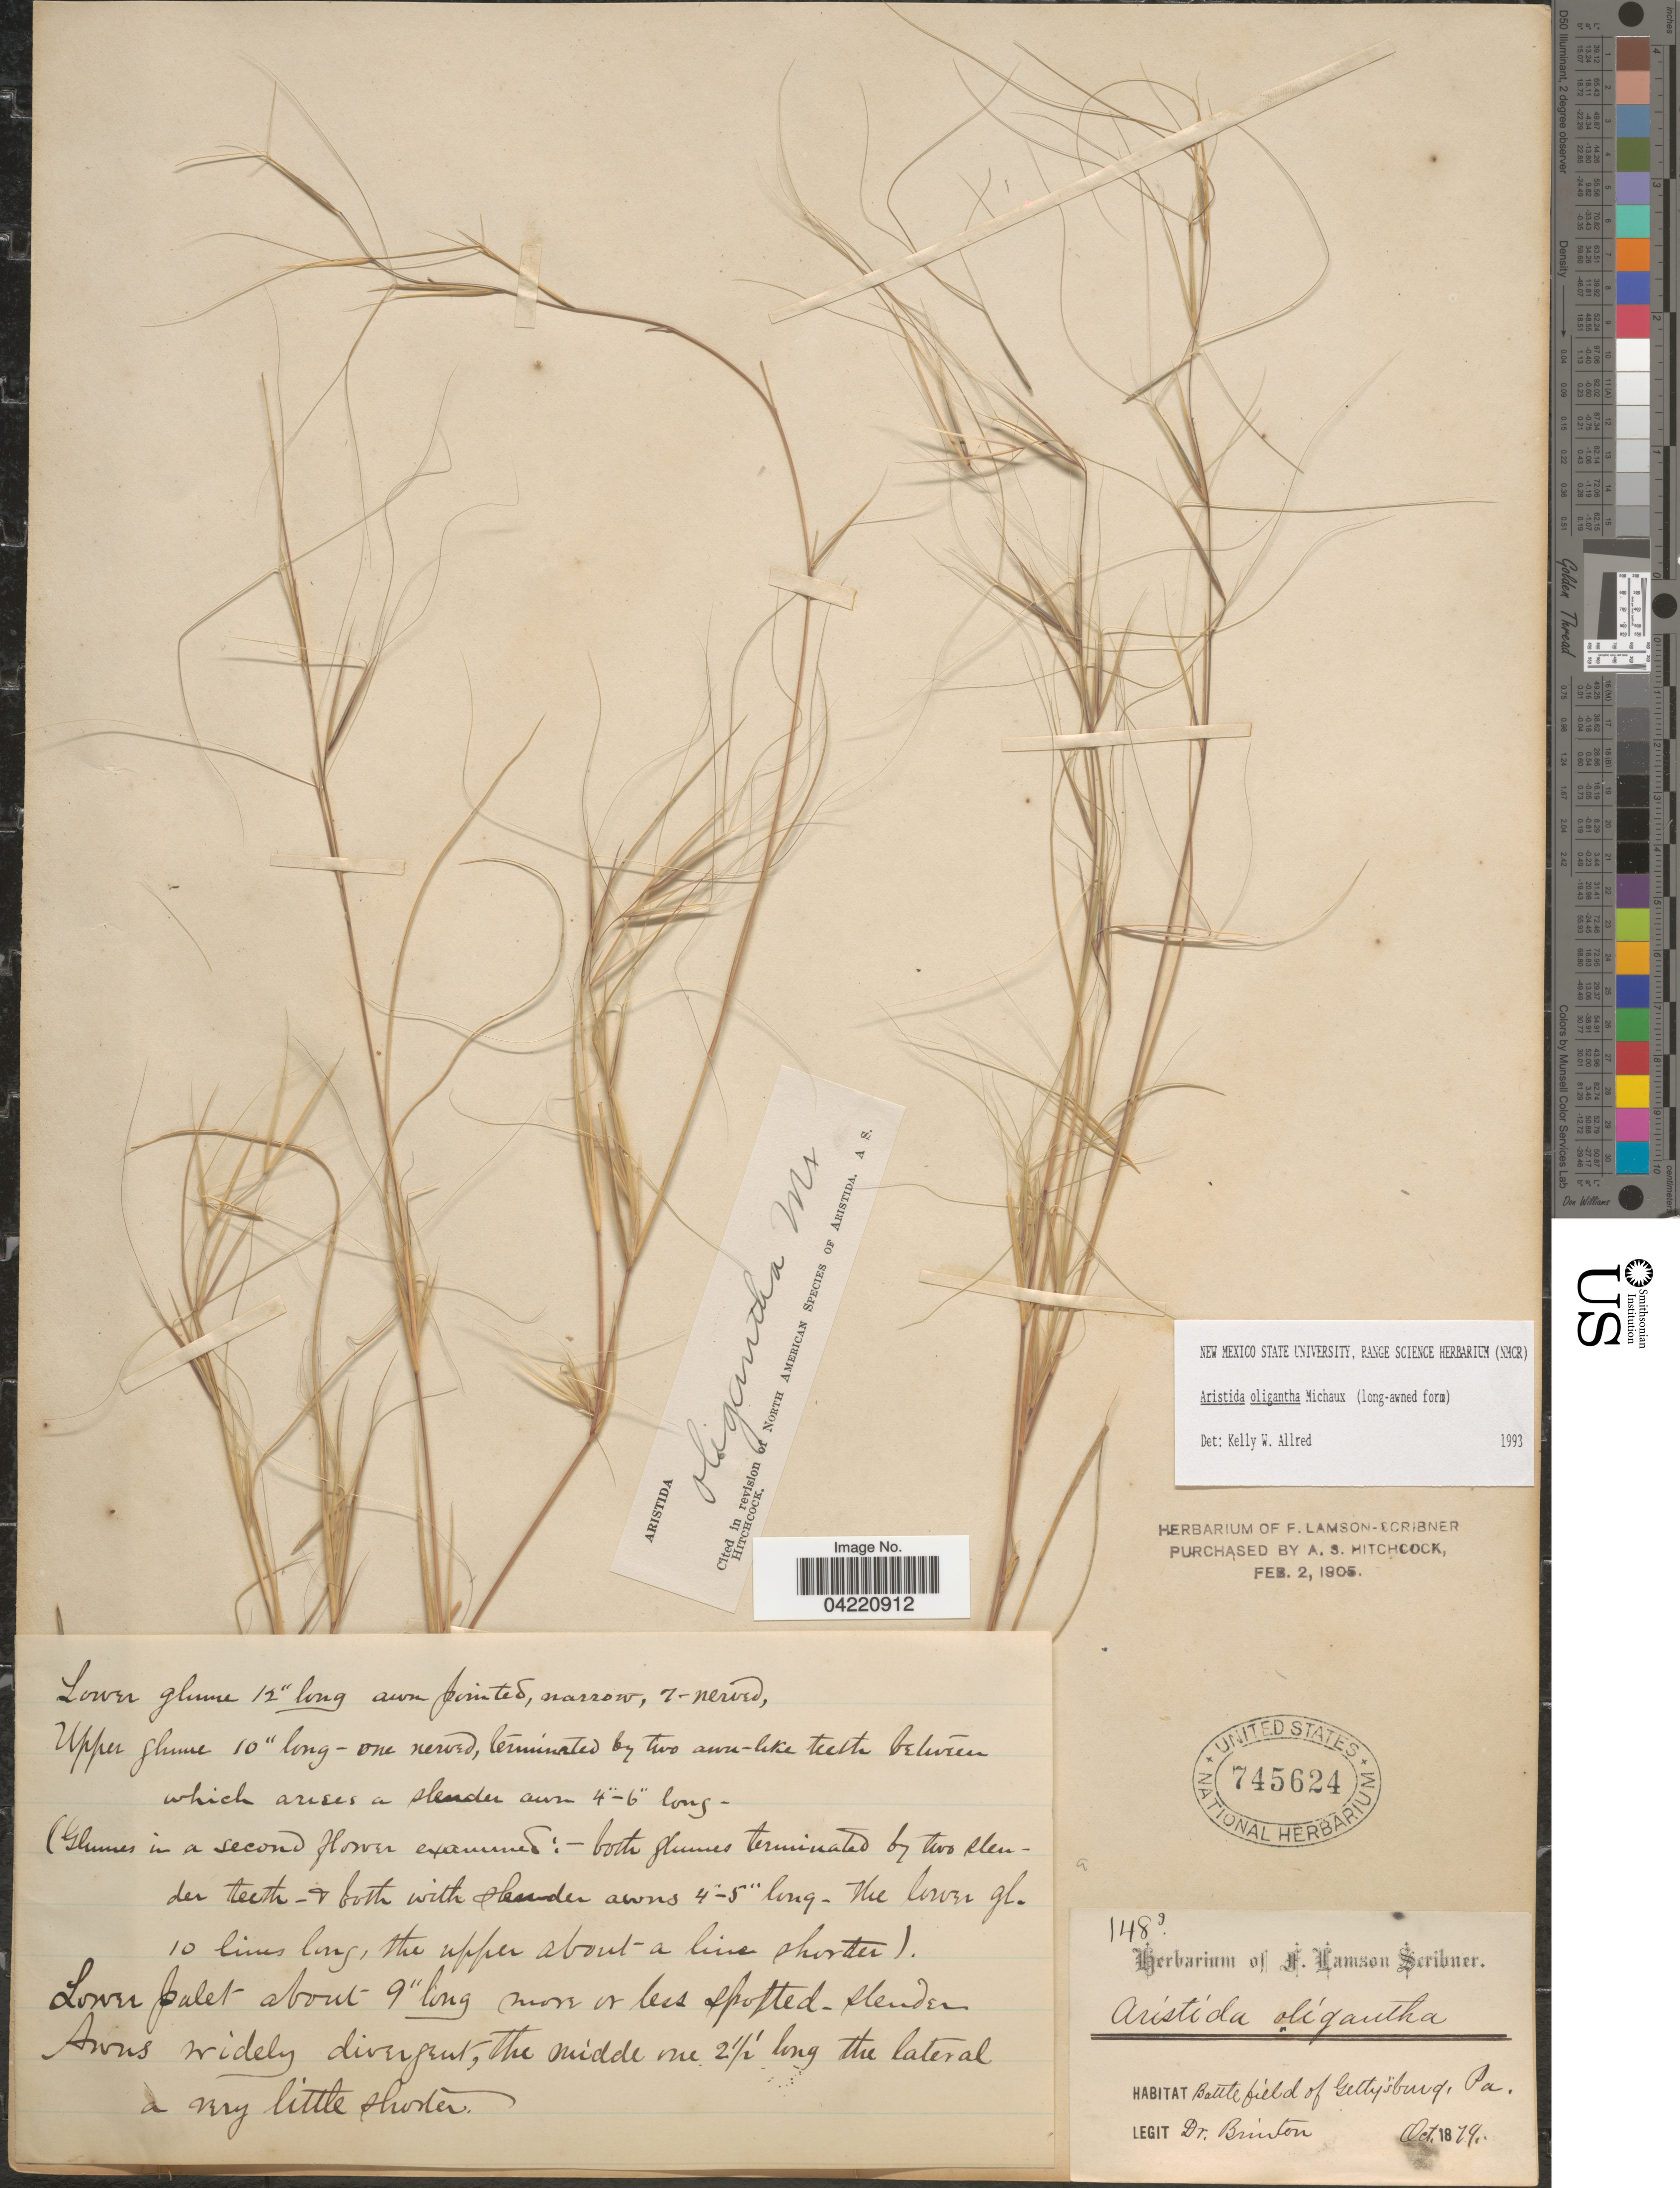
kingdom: Plantae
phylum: Tracheophyta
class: Liliopsida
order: Poales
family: Poaceae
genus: Aristida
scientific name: Aristida oligantha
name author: Michx.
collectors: Brinton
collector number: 1489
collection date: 1879-10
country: United States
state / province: Pennsylvania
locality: Battlefield of Gettysburg.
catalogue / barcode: US 745624